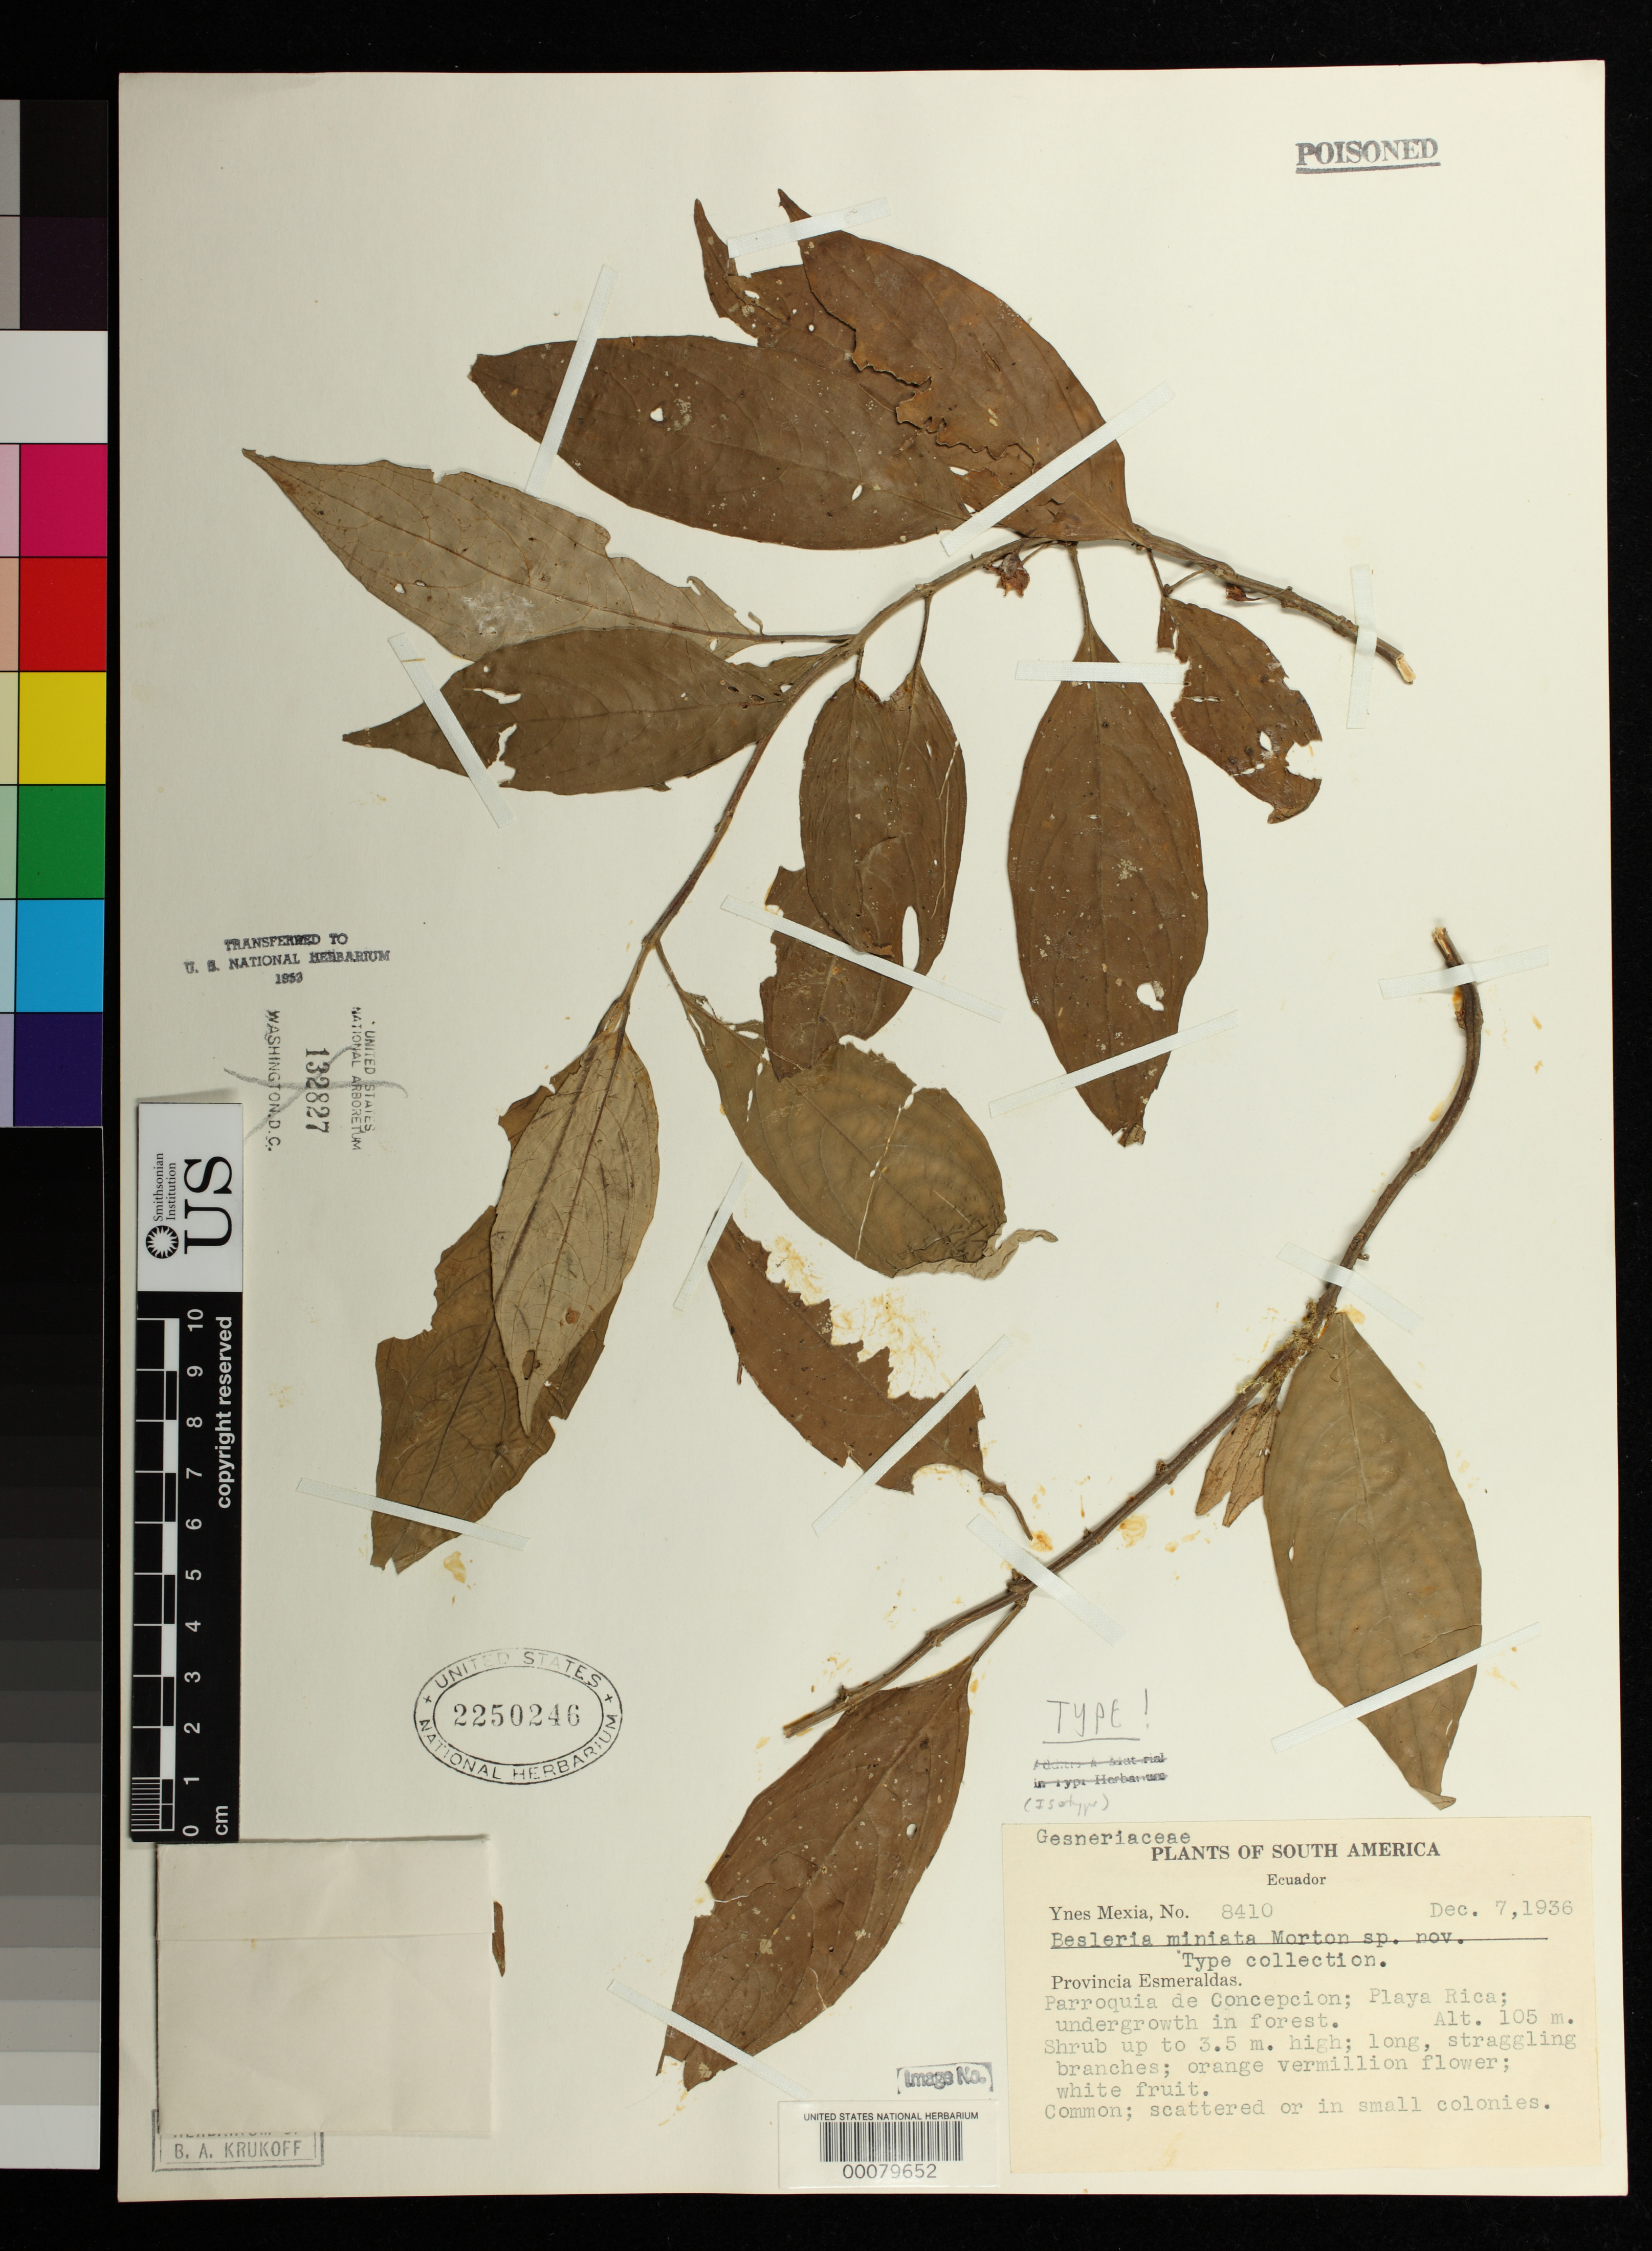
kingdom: Plantae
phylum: Tracheophyta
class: Magnoliopsida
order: Lamiales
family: Gesneriaceae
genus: Besleria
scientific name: Besleria miniata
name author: C.V. Morton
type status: Isotype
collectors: Y. Mexia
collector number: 8410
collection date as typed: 07 Dec 1936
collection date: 1936-12-07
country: Ecuador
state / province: Esmeraldas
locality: Provincia Esmeraldas, Parroquia de Concepcion: Playa Rica.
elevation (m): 105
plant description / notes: Specimen ex herb. National Arboretum, transferred to U.S. National Herbarium 1953.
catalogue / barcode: US 2250246